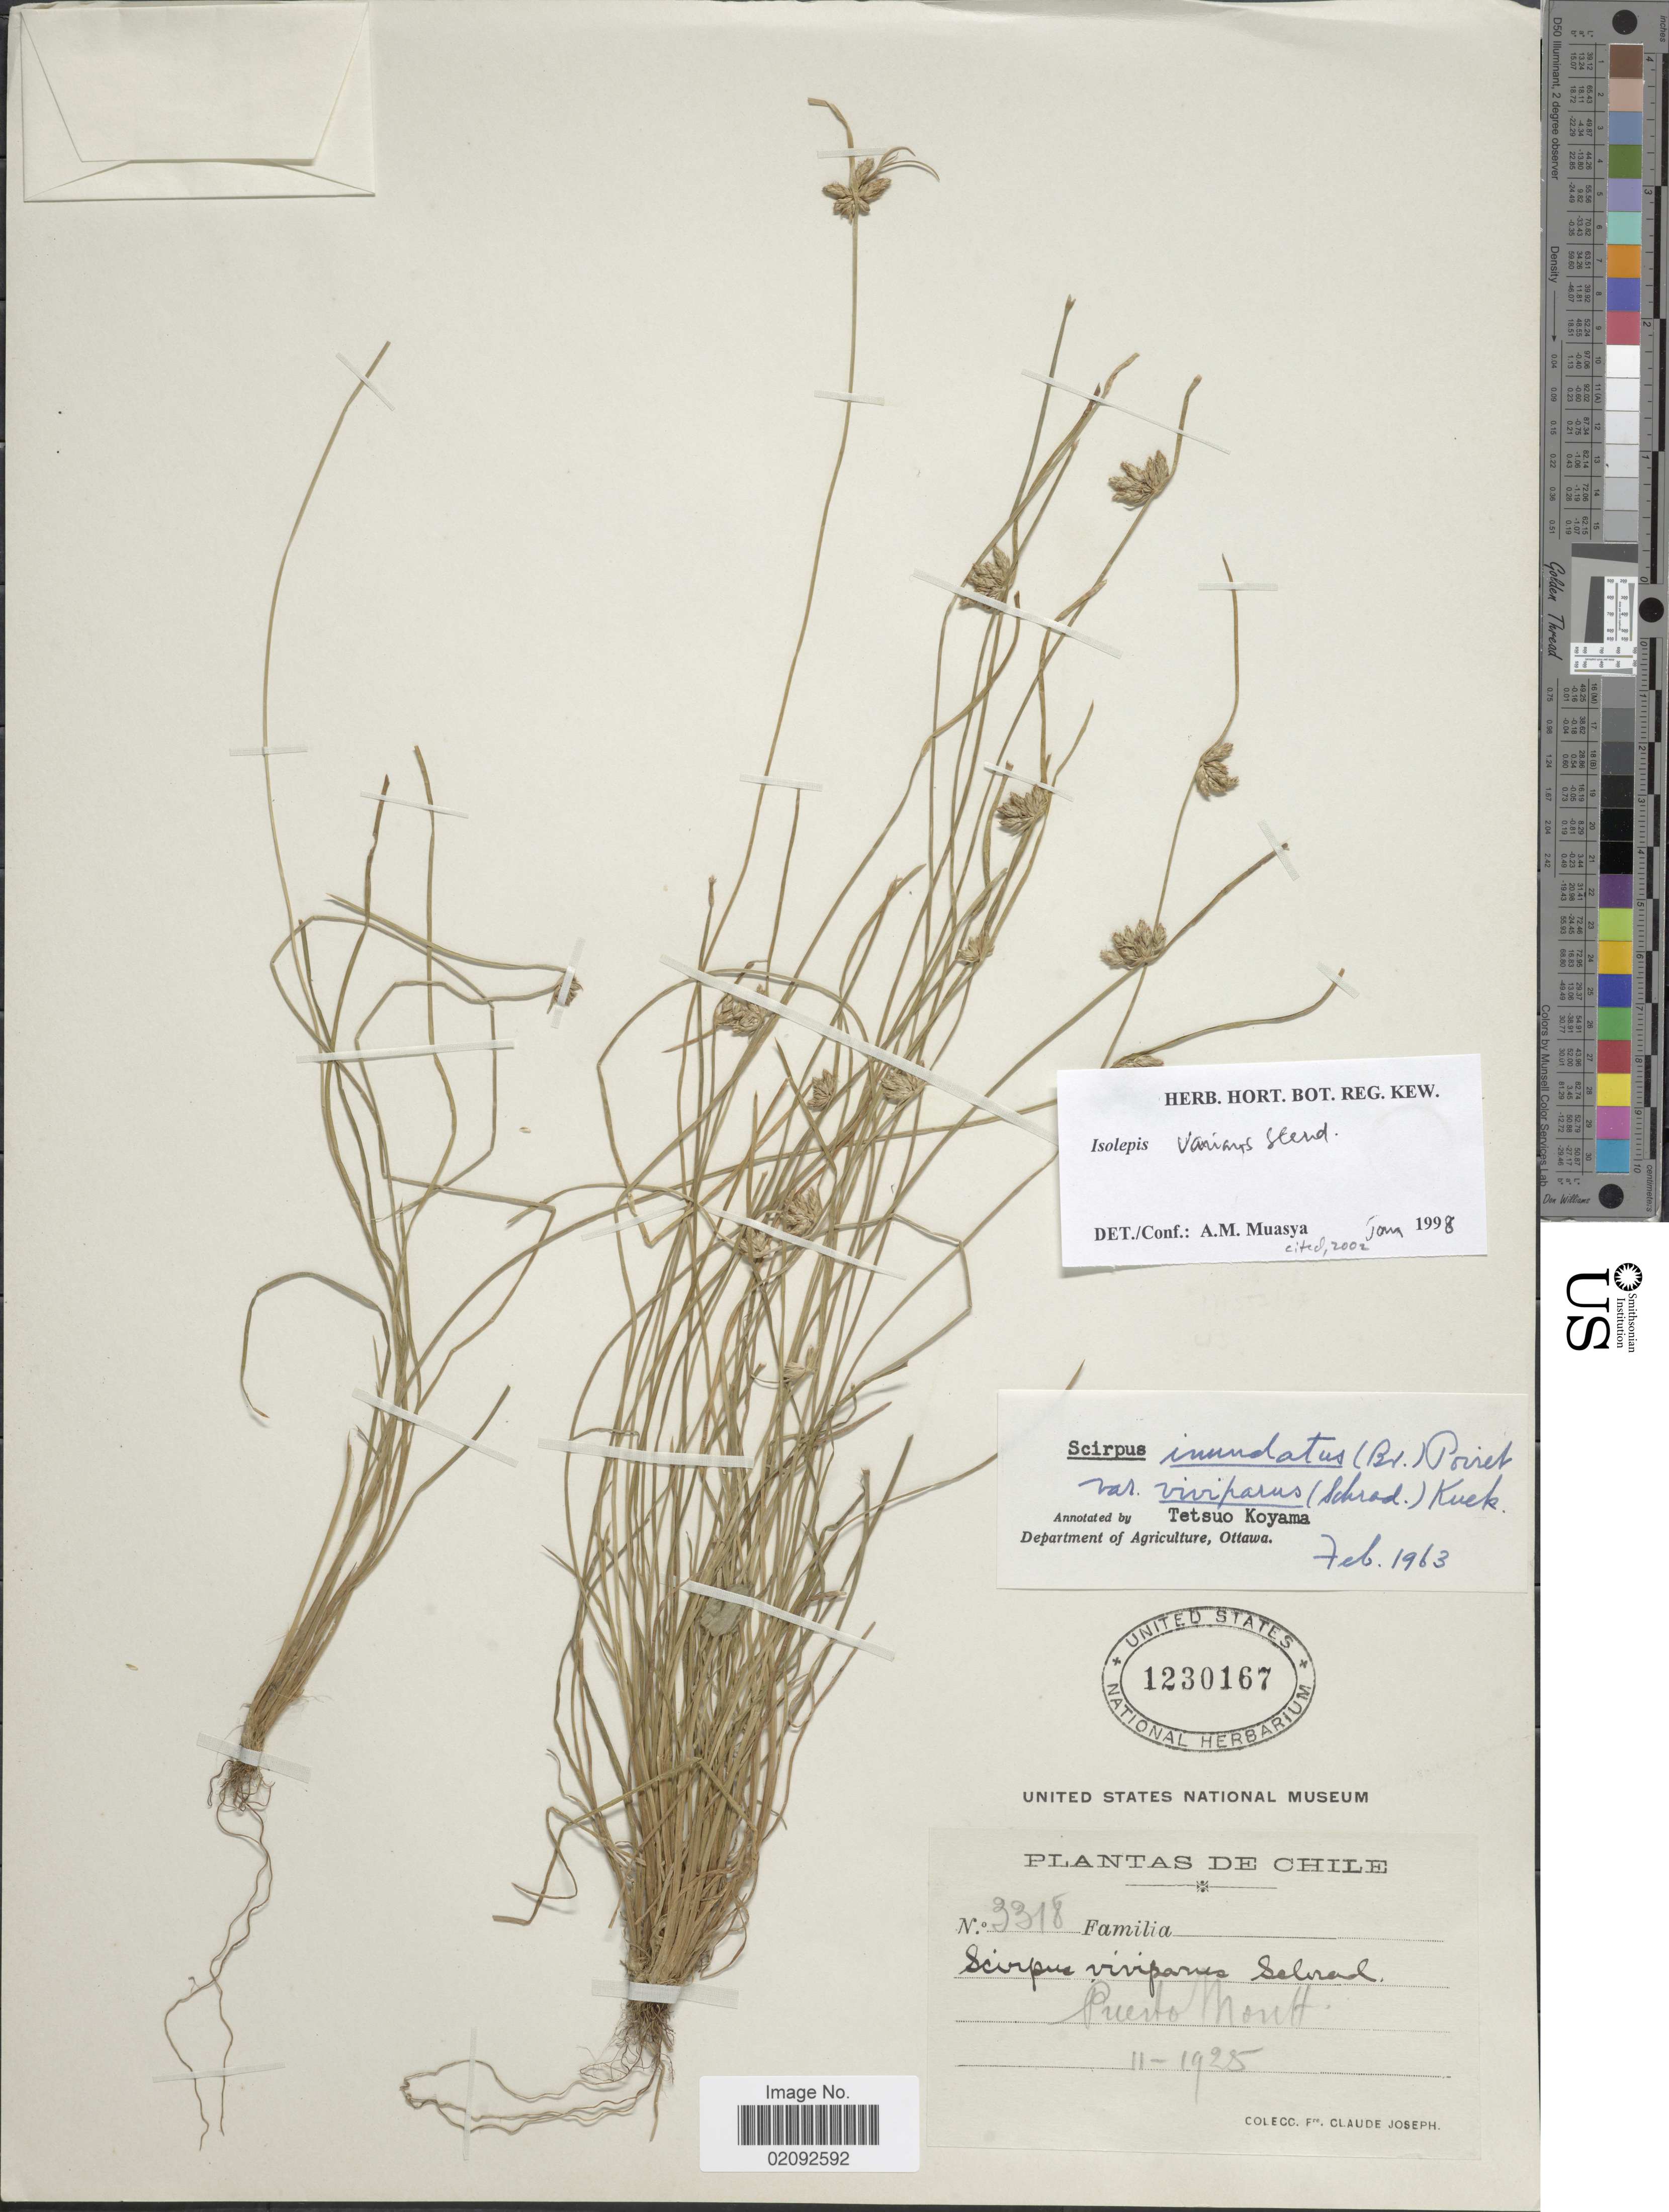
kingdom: Plantae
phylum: Tracheophyta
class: Liliopsida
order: Poales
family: Cyperaceae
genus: Isolepis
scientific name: Isolepis varians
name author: Steud.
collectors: Bro. Claude-Joseph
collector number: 3318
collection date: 1925-11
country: Chile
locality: Puerto Mont.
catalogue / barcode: US 1230167